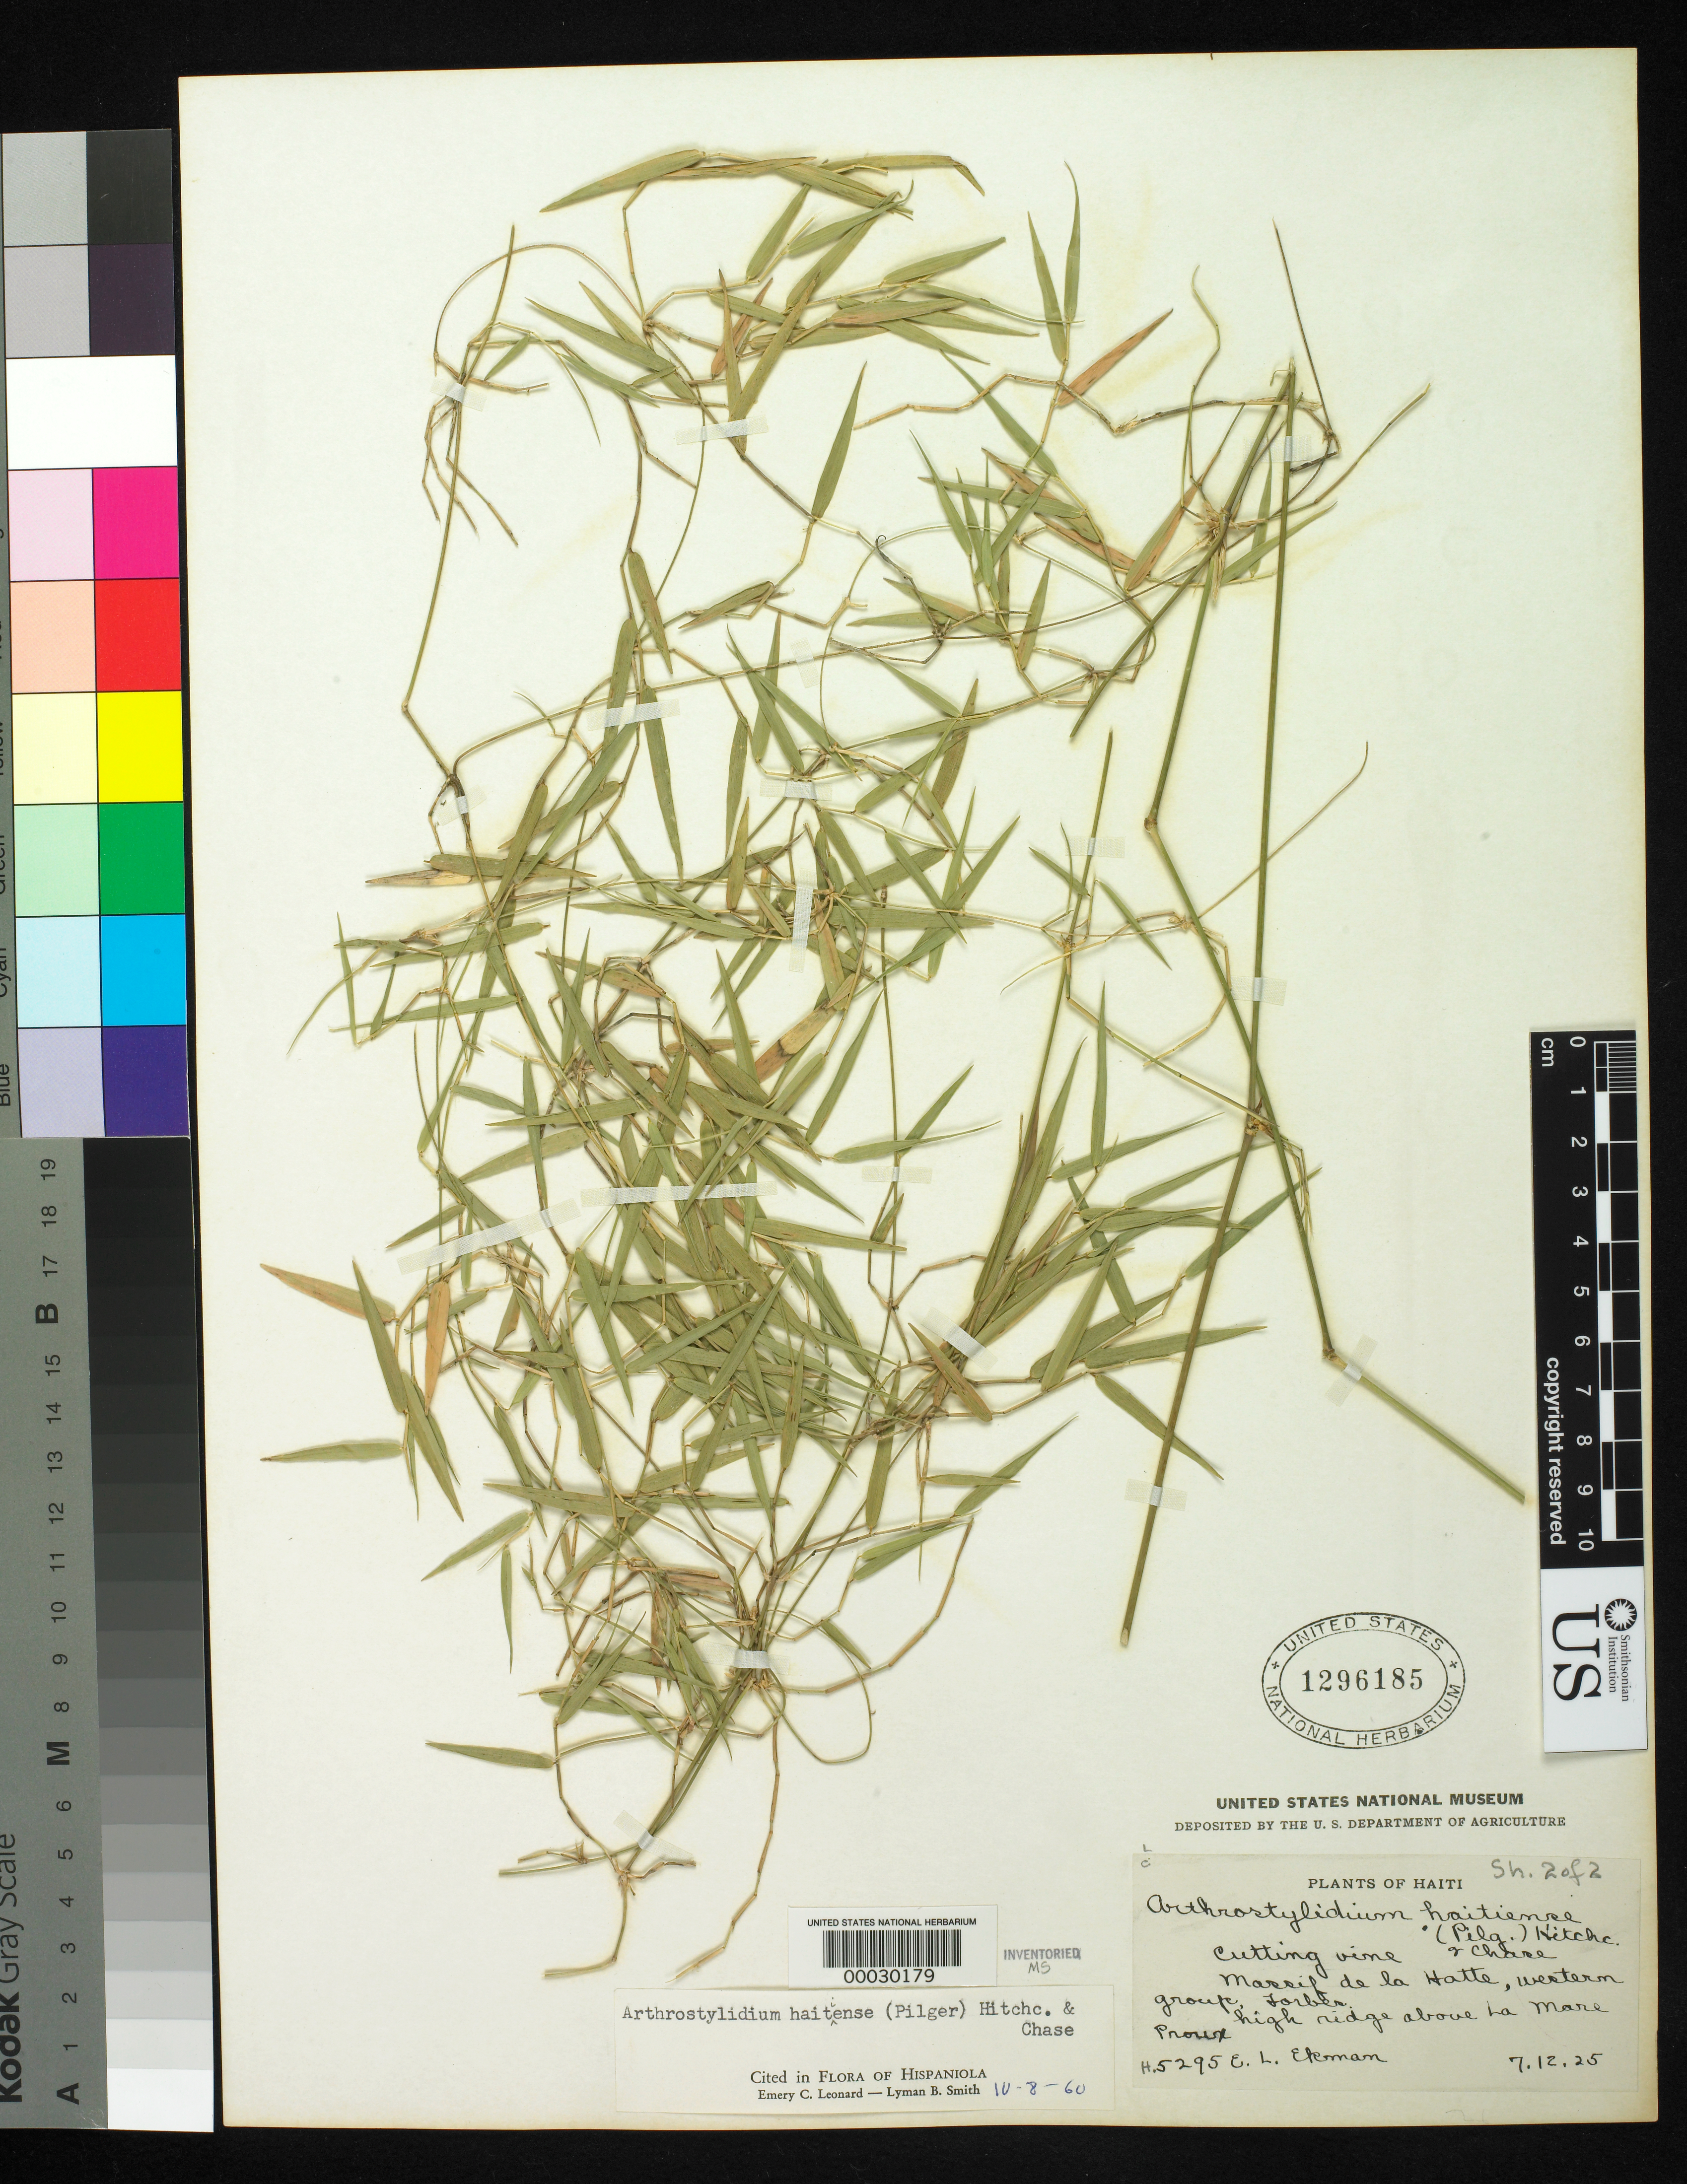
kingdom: Plantae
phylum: Tracheophyta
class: Liliopsida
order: Poales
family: Poaceae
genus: Arthrostylidium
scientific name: Arthrostylidium haitiense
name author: (Pilg.) Hitchc. & Chase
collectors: E. L. Ekman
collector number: H-5295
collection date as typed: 07 Dec 1925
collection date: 1925-12-07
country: Haiti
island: Hispaniola Island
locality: Massif de la hatte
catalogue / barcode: US 1296185